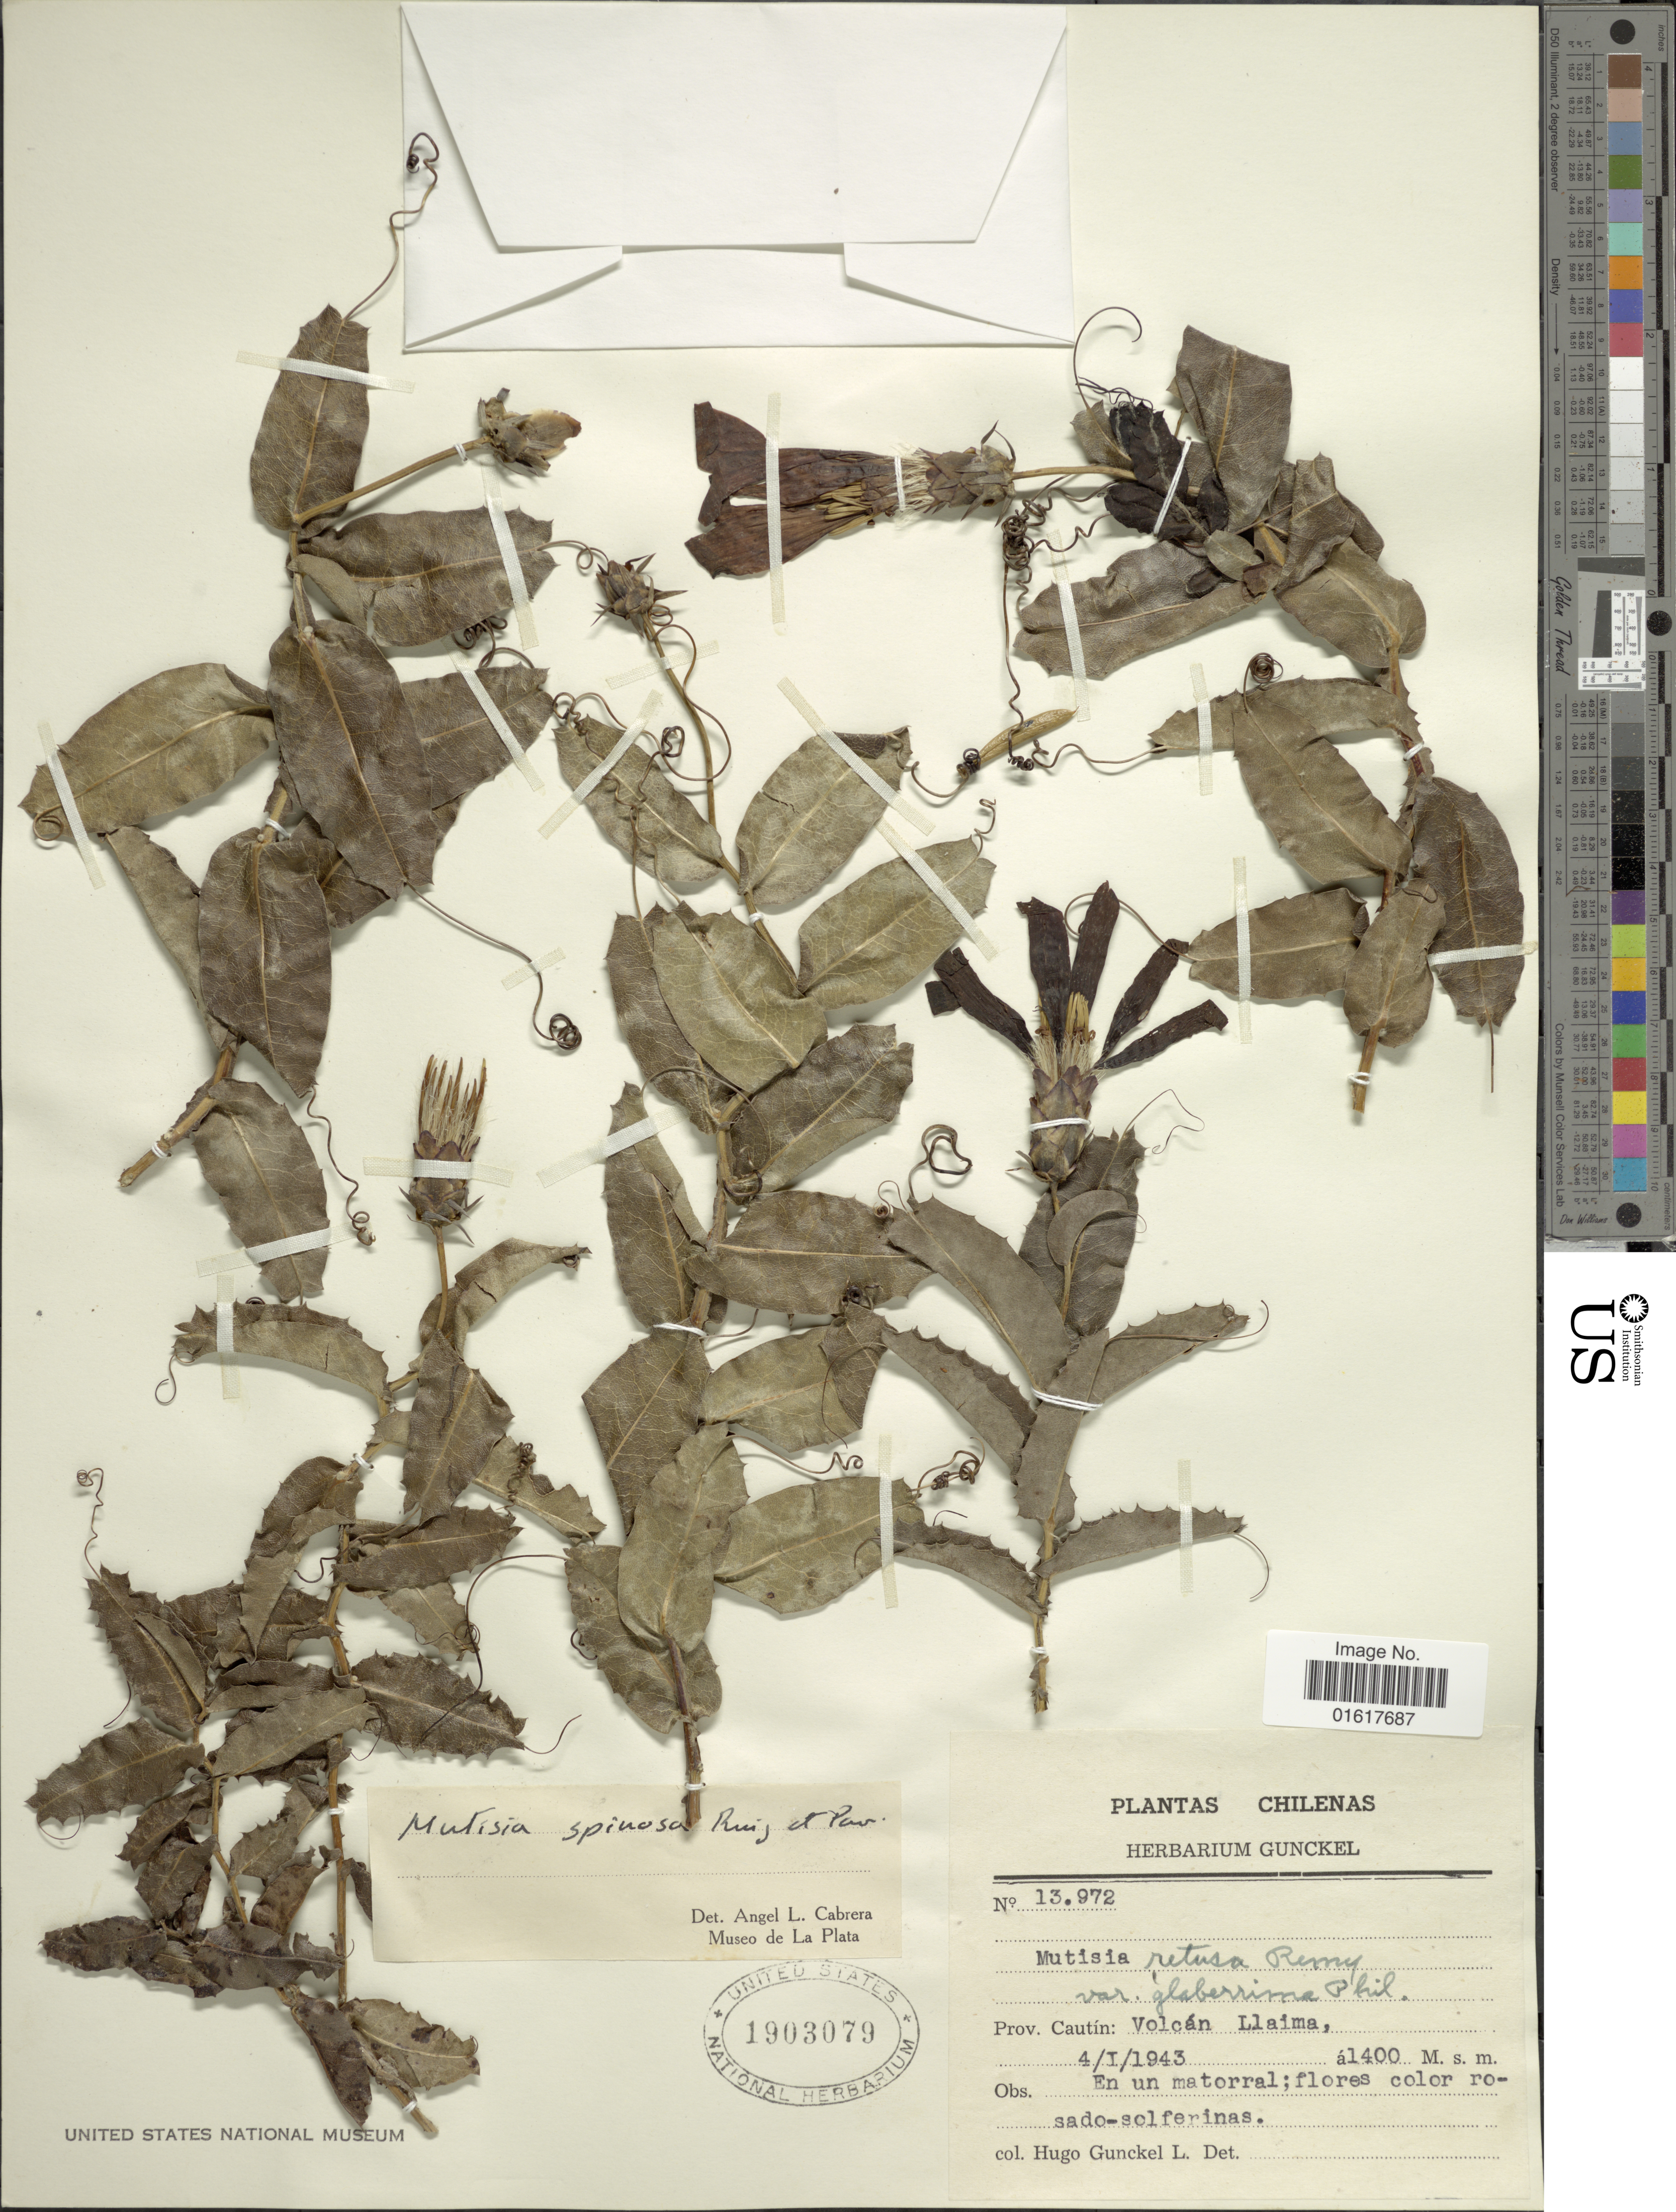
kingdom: Plantae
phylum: Tracheophyta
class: Magnoliopsida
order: Asterales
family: Asteraceae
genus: Mutisia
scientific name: Mutisia spinosa var. spinosa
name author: Ruiz & Pav.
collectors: H. Gunckel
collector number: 13972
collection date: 1943-01-04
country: Chile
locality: Prov. Cautín. Volcan Llaima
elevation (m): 1400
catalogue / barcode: US 1903079